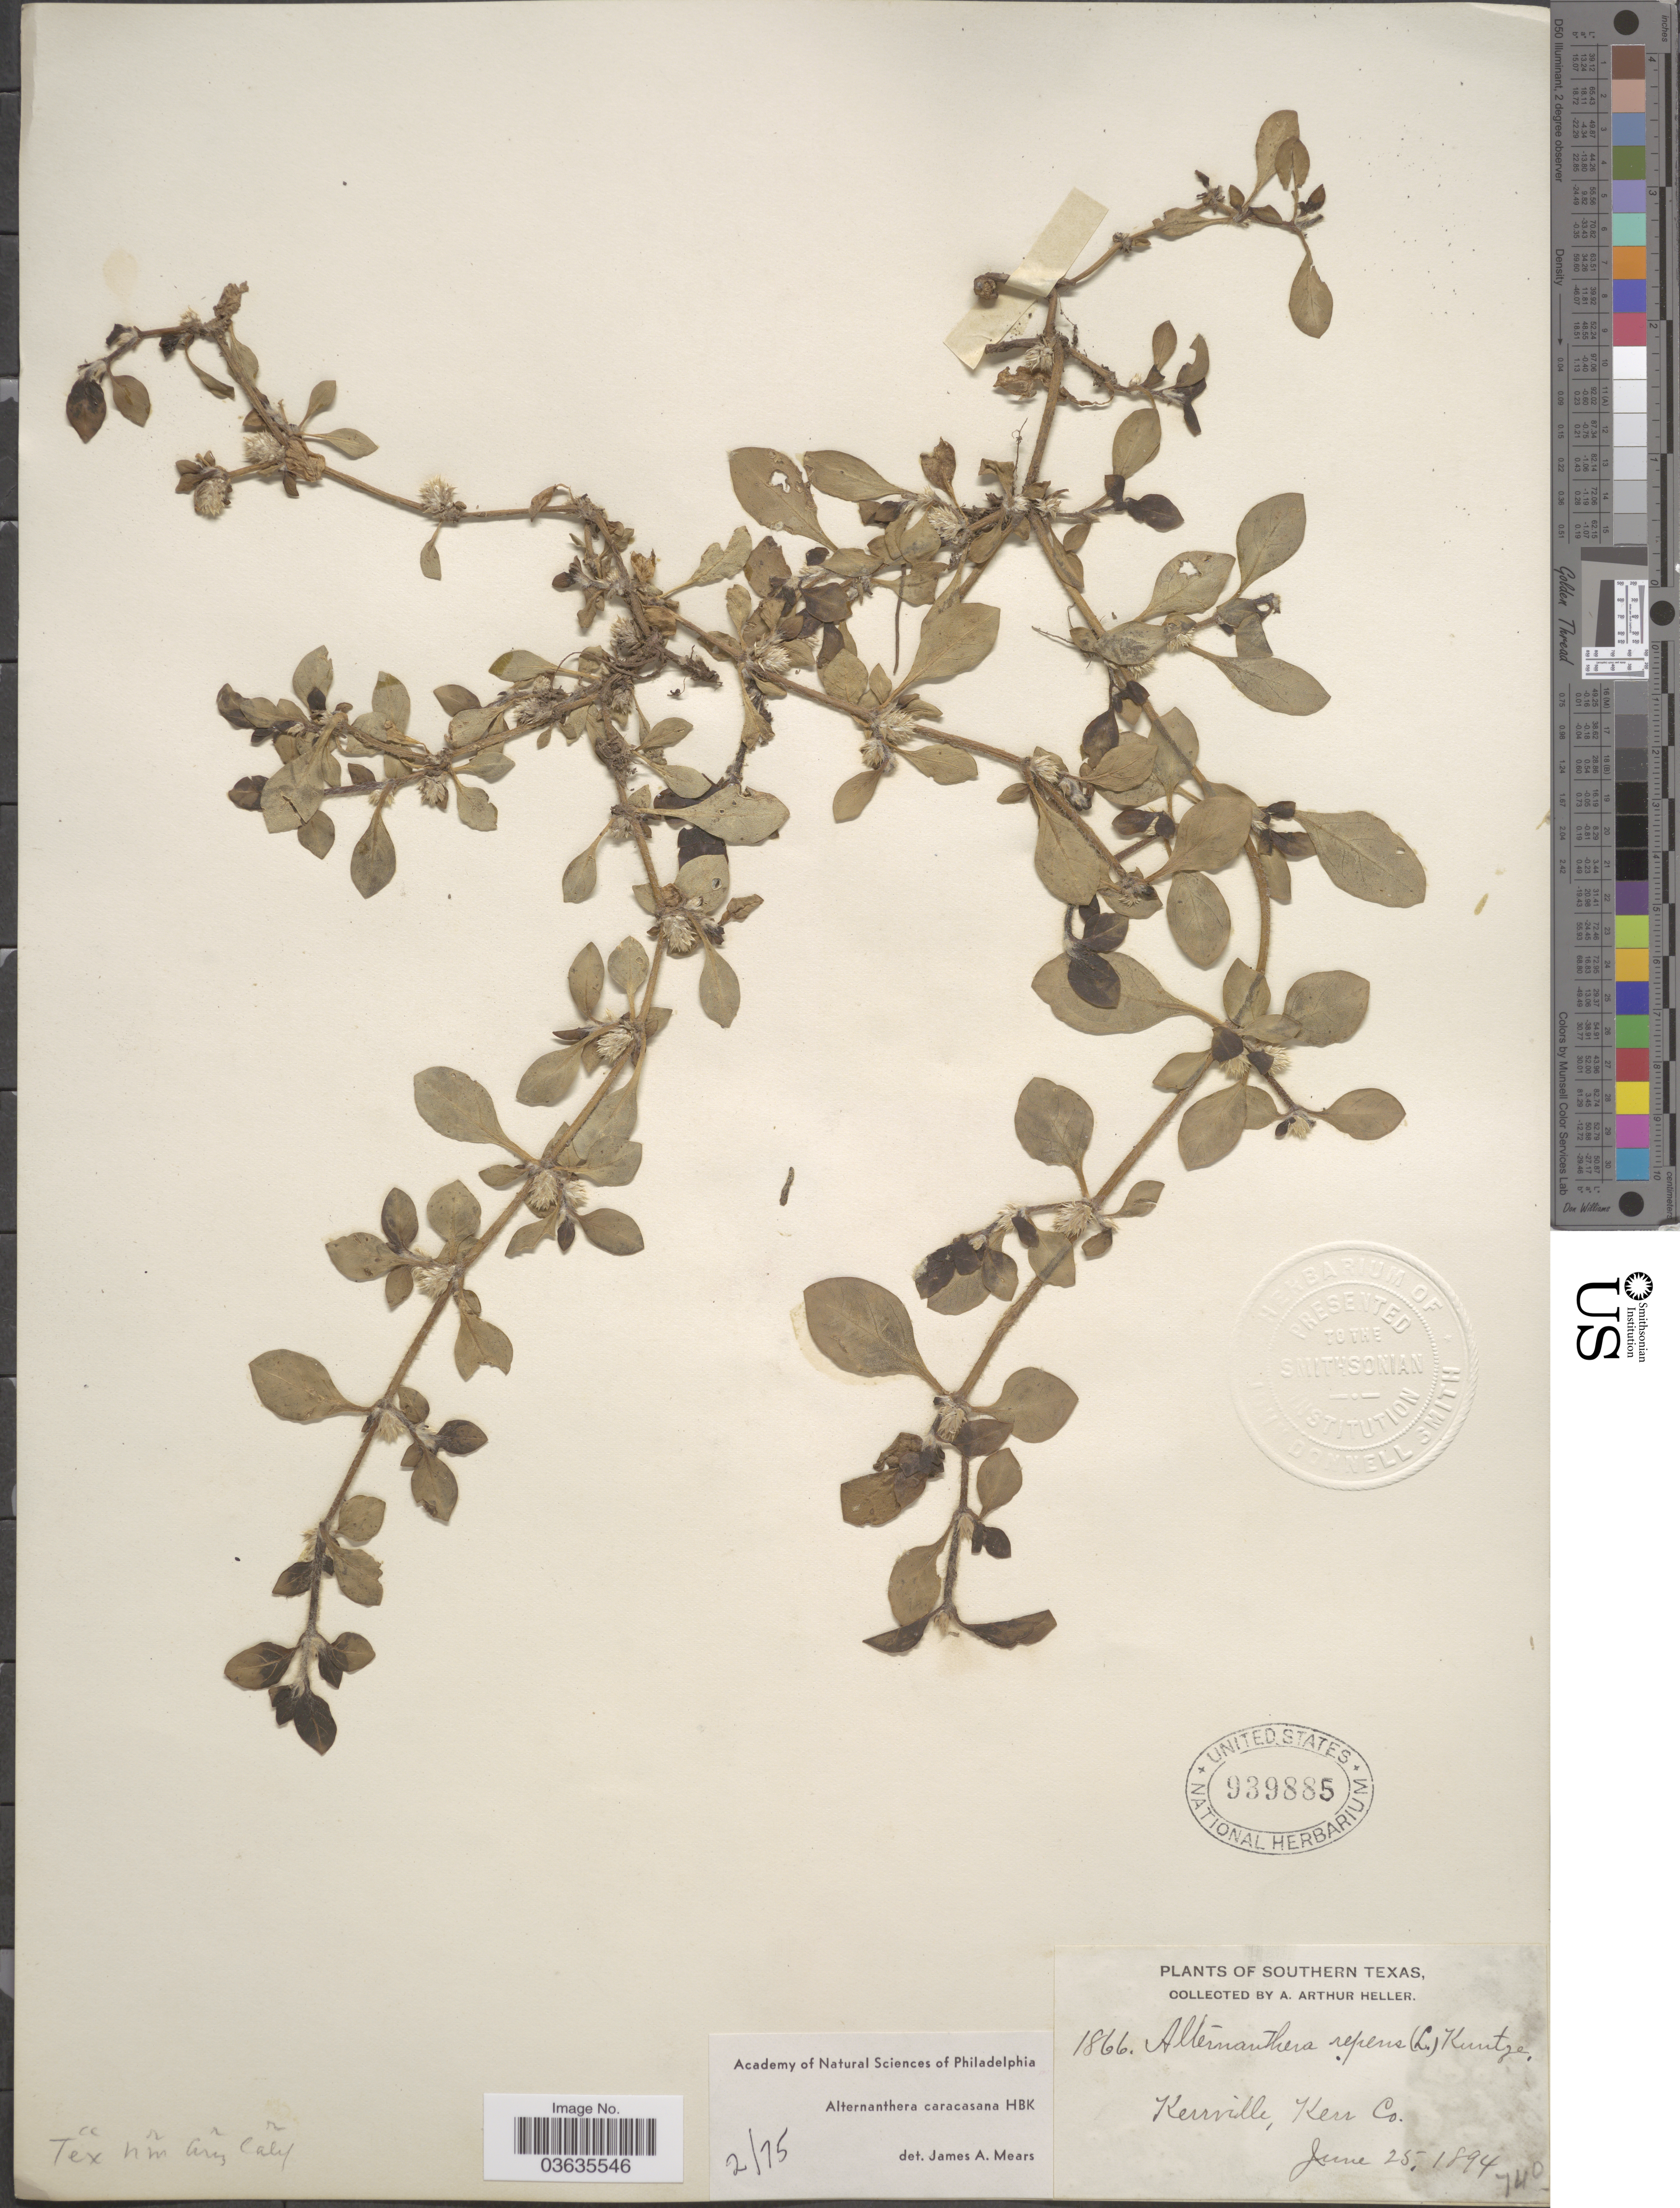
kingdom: Plantae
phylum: Tracheophyta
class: Magnoliopsida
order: Caryophyllales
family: Amaranthaceae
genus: Alternanthera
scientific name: Alternanthera caracasana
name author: Kunth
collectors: A. A. Heller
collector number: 1866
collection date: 1894-06-25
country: United States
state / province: Texas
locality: Southern Texas. Kerrville, Kerr Co.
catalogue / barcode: US 939885